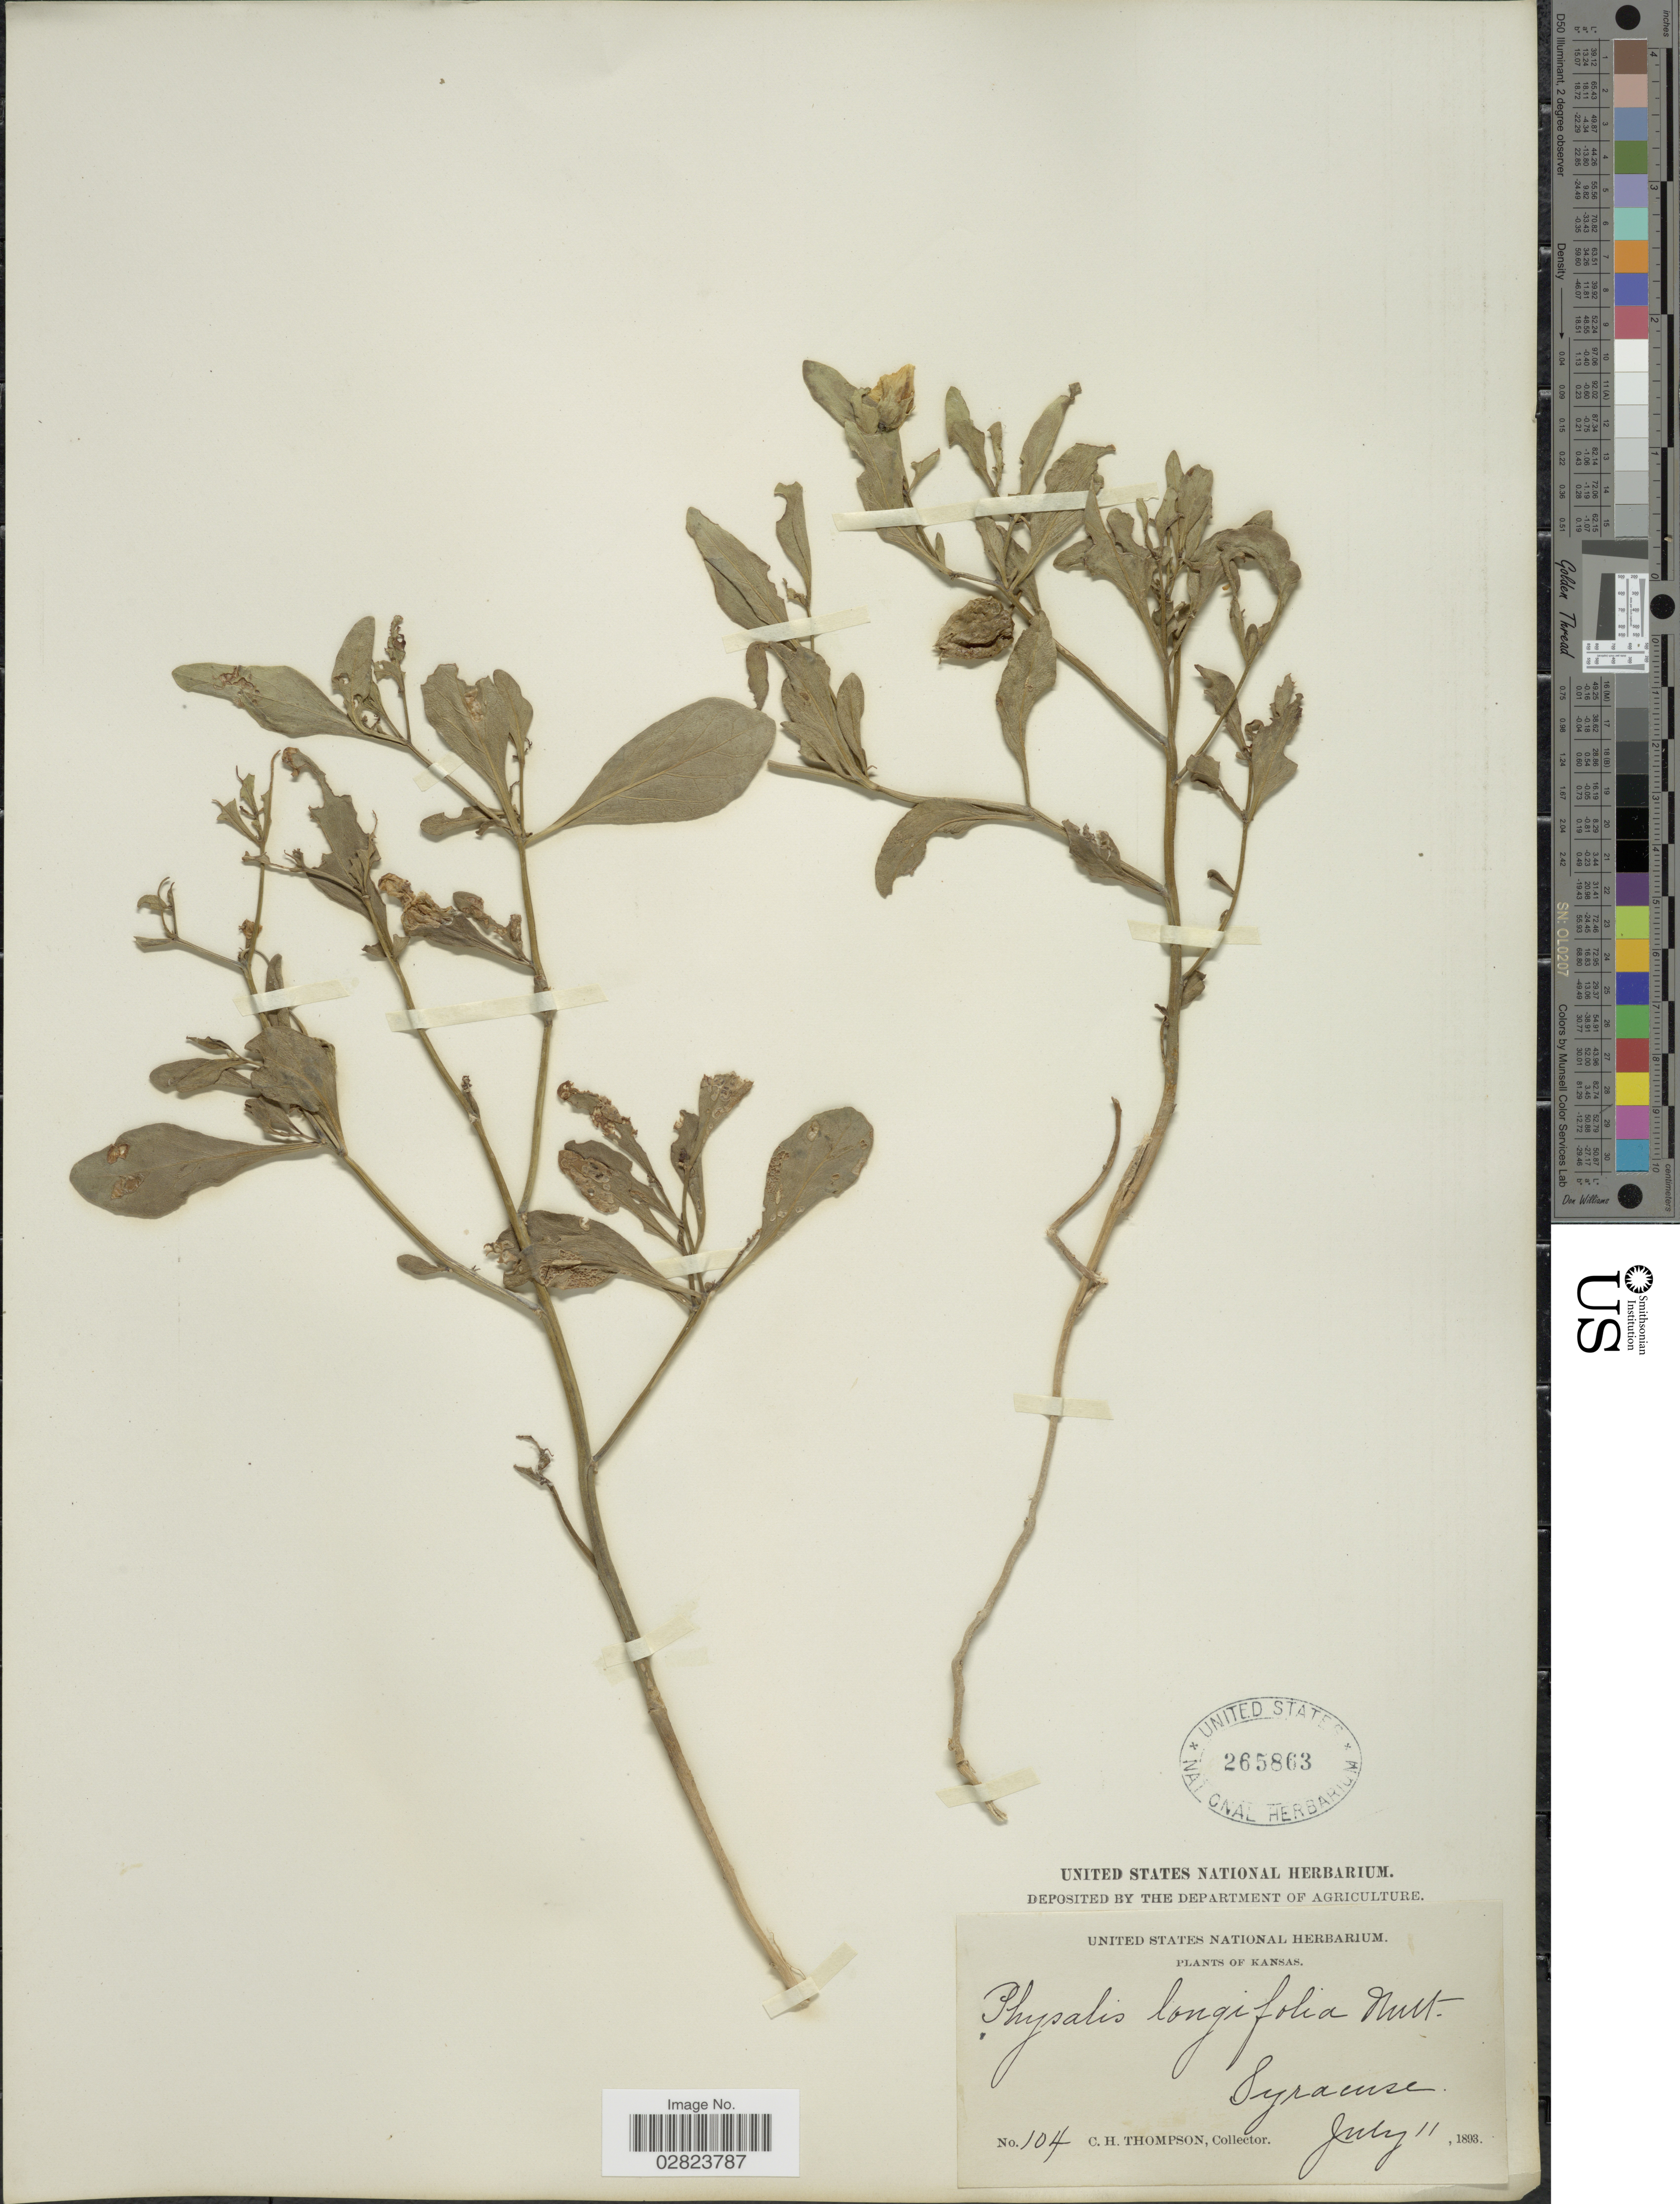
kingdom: Plantae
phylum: Tracheophyta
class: Magnoliopsida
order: Solanales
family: Solanaceae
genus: Physalis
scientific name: Physalis longifolia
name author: Nutt.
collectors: C. H. Thompson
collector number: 104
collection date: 1893-07-11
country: United States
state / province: Kansas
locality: Syracuse.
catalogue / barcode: US 265863